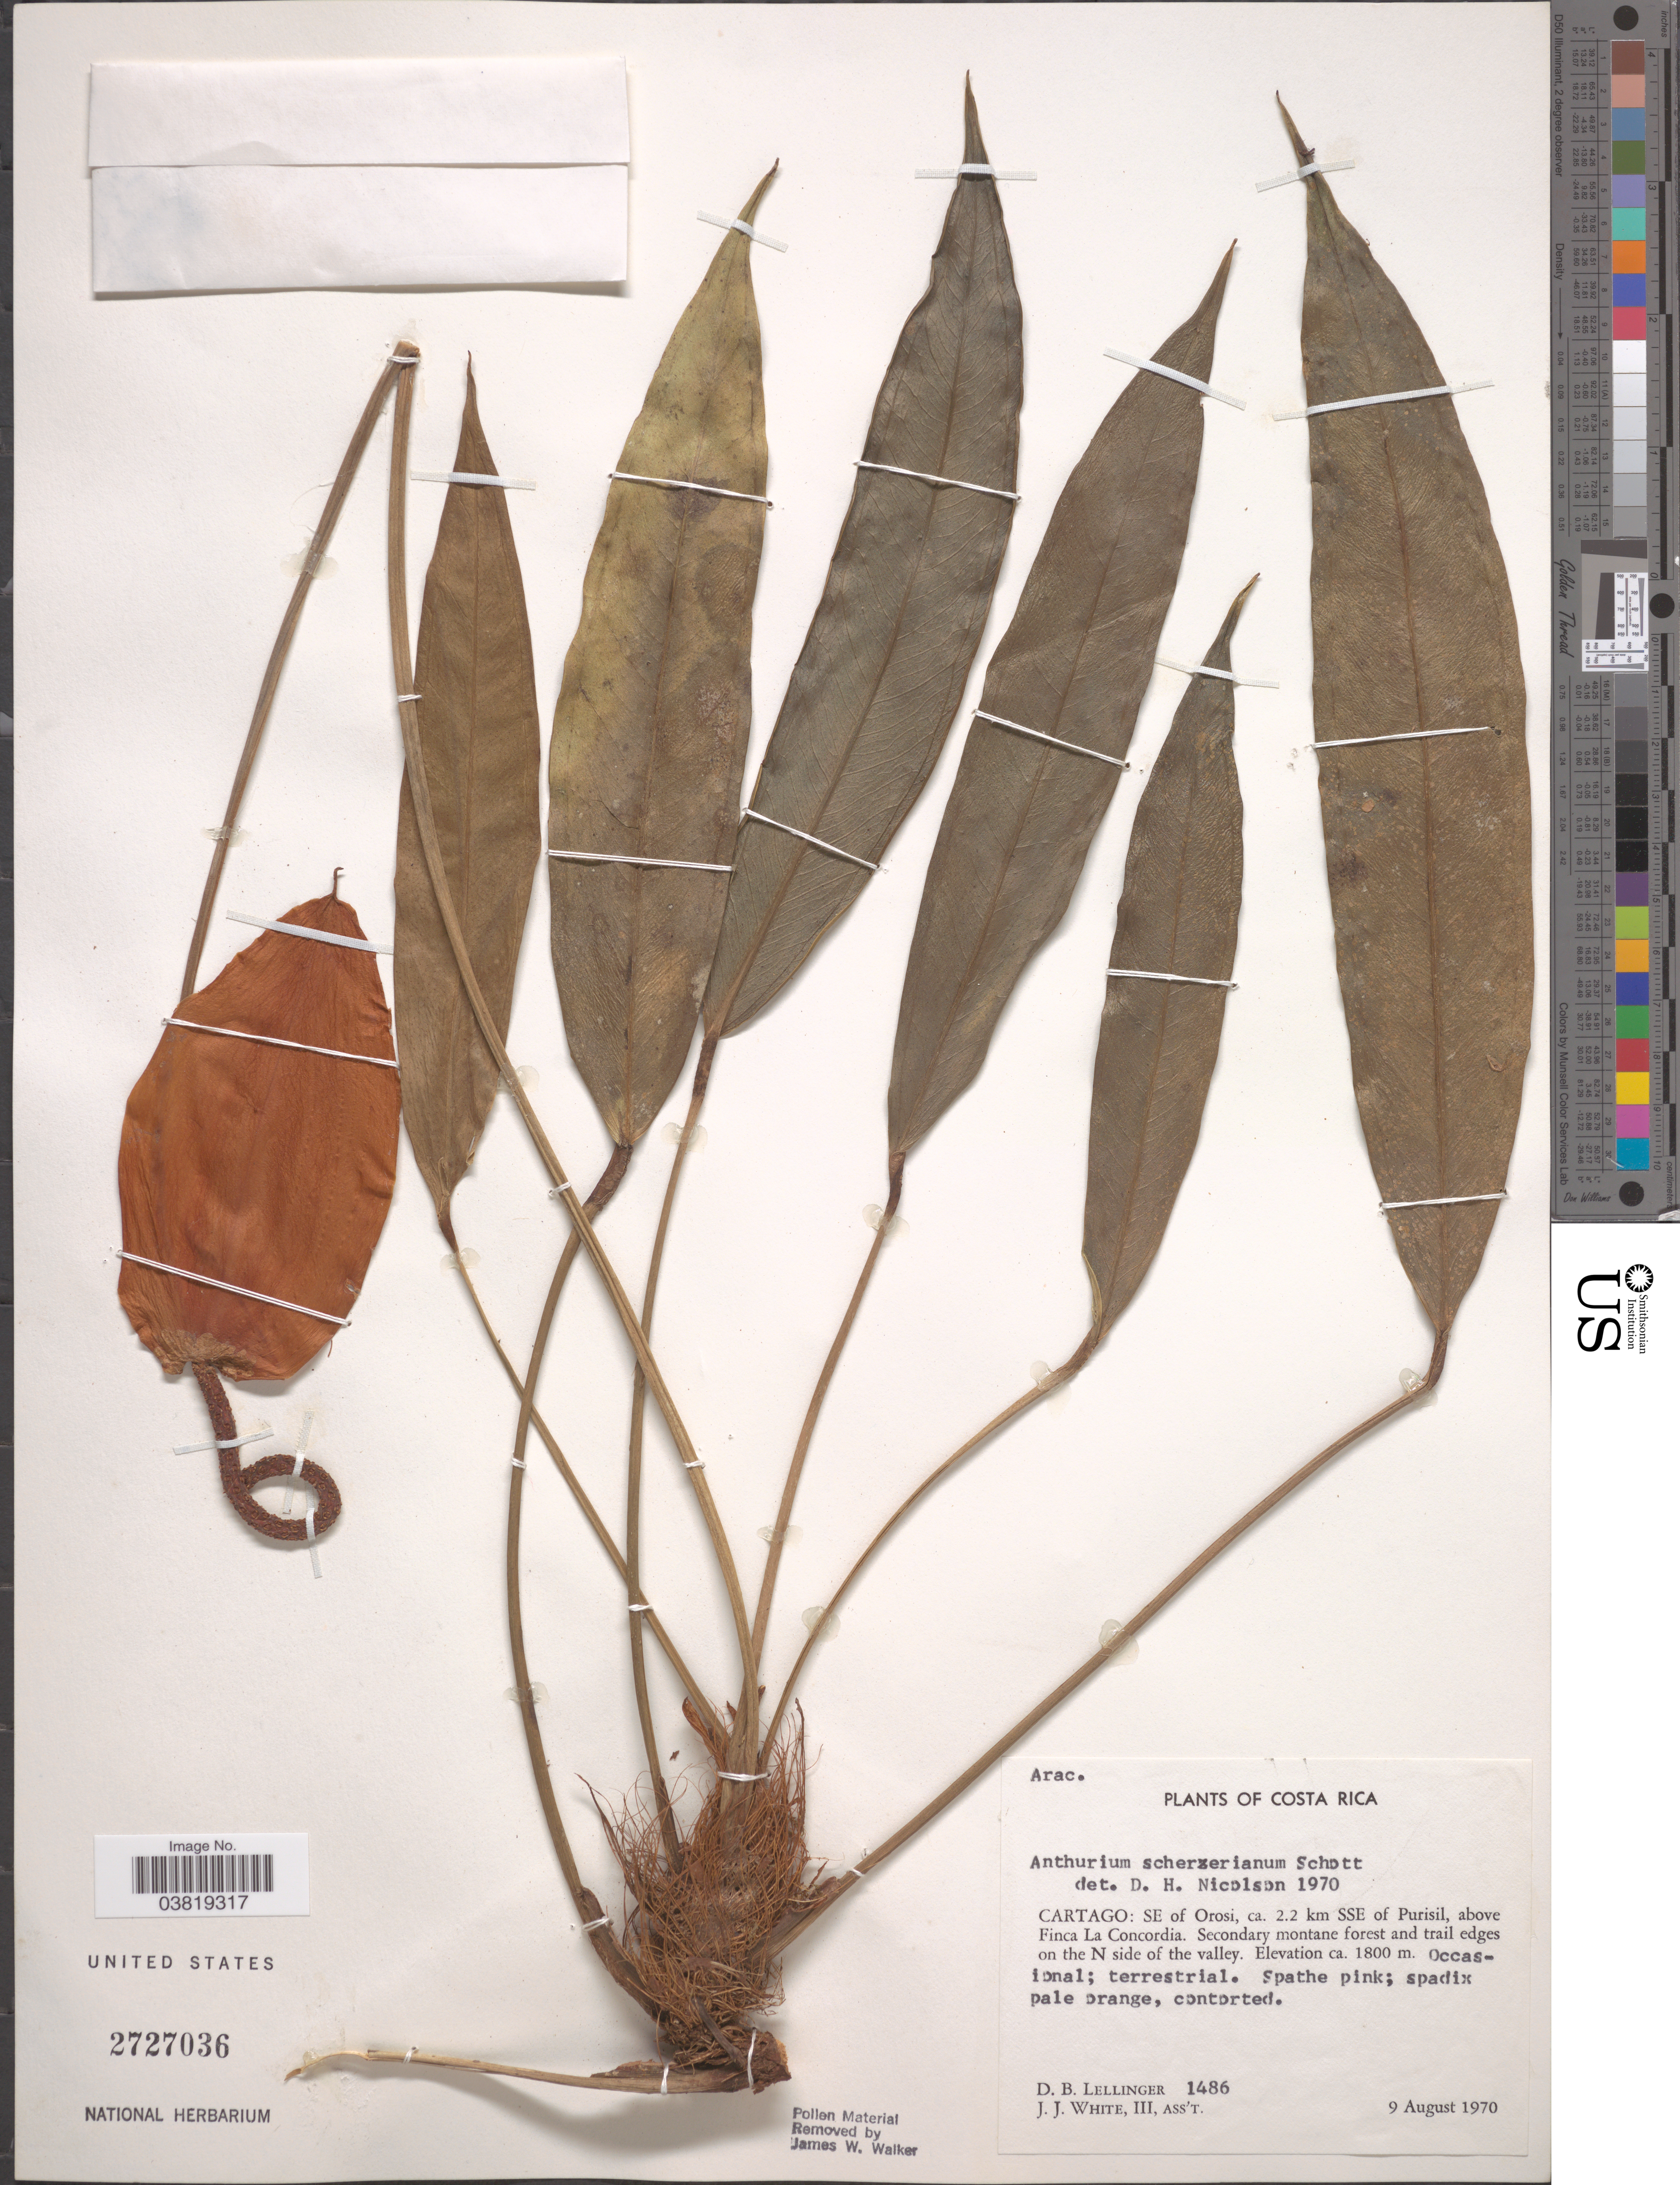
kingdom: Plantae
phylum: Tracheophyta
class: Liliopsida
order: Alismatales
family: Araceae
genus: Anthurium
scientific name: Anthurium scherzerianum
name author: Schott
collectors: D. B. Lellinger & J. J. White III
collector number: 1486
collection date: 1970-08-09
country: Costa Rica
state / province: Cartago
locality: SE of Orosi, ca. 2.2 km SSE of Purisil, above Finca La Concordia. On the N side of the valley.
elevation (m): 1800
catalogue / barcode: US 2727036